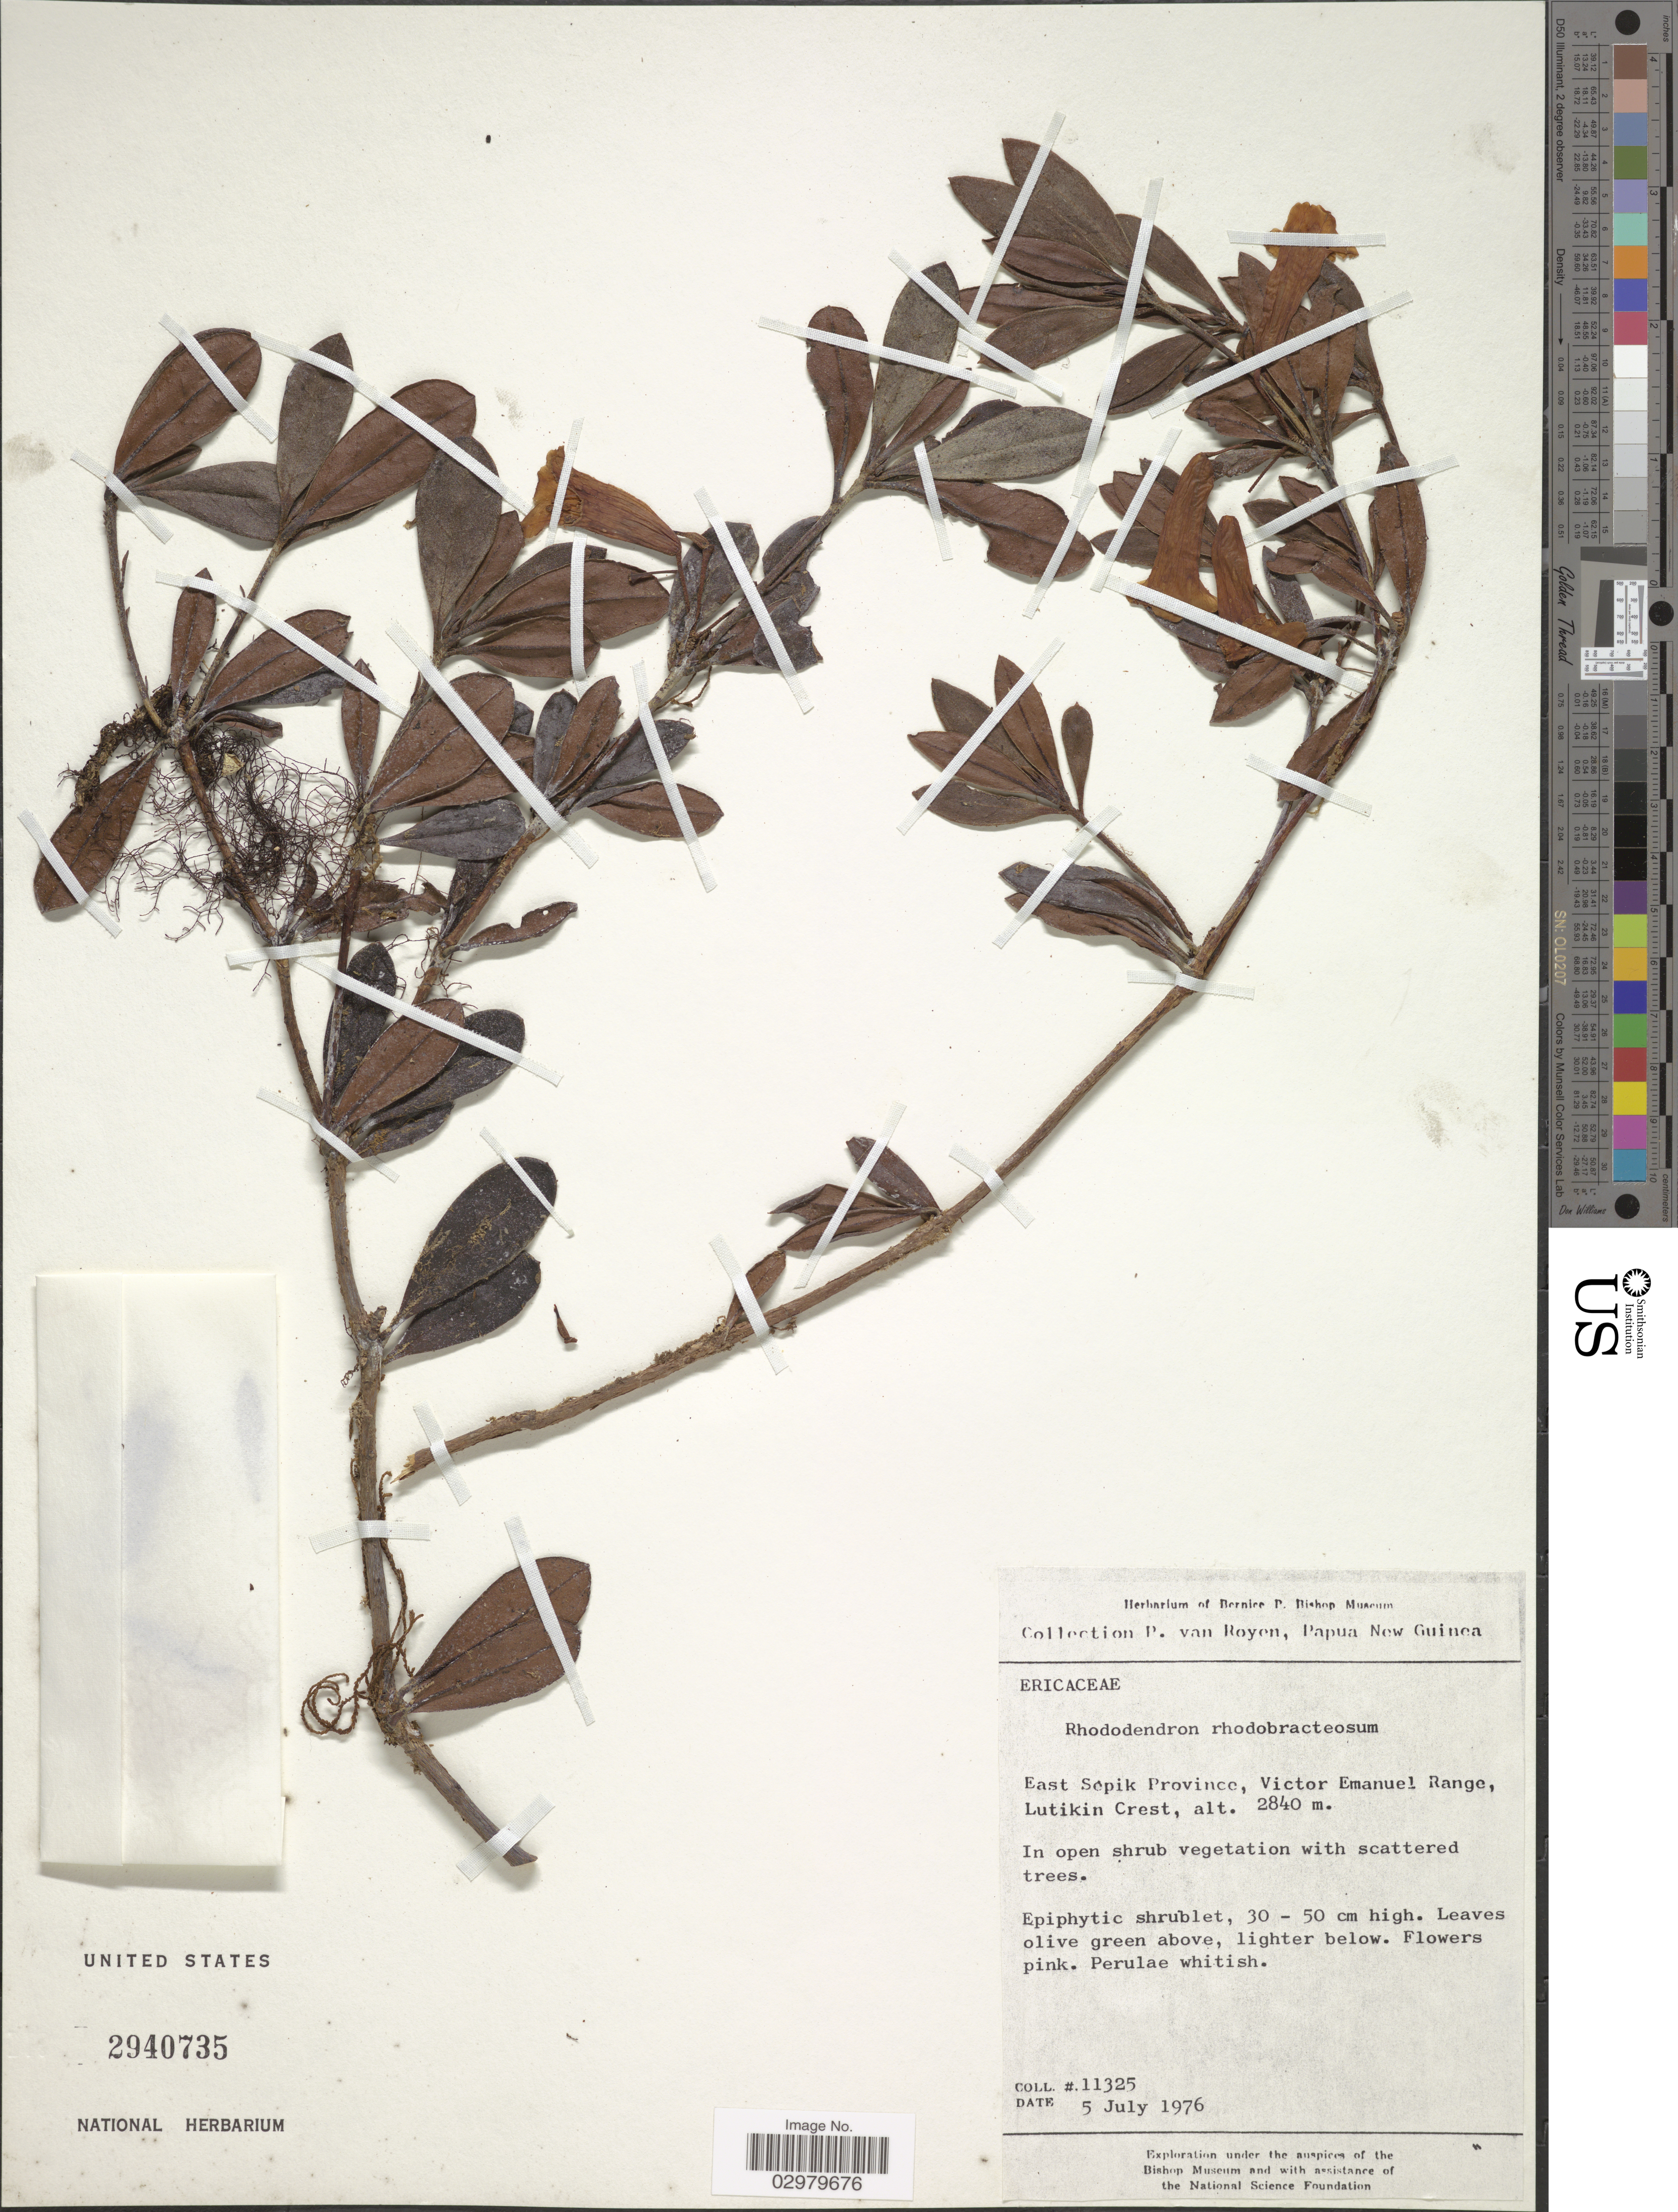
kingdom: Plantae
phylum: Tracheophyta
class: Magnoliopsida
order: Ericales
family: Ericaceae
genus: Rhododendron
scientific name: Rhododendron rubrobracteatum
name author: Sleumer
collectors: P. van Royen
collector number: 11325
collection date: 1976-07-05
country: Papua New Guinea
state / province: East Sepik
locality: Victor Emanuel Range, Lutikin Crest.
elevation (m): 2840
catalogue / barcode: US 2940735